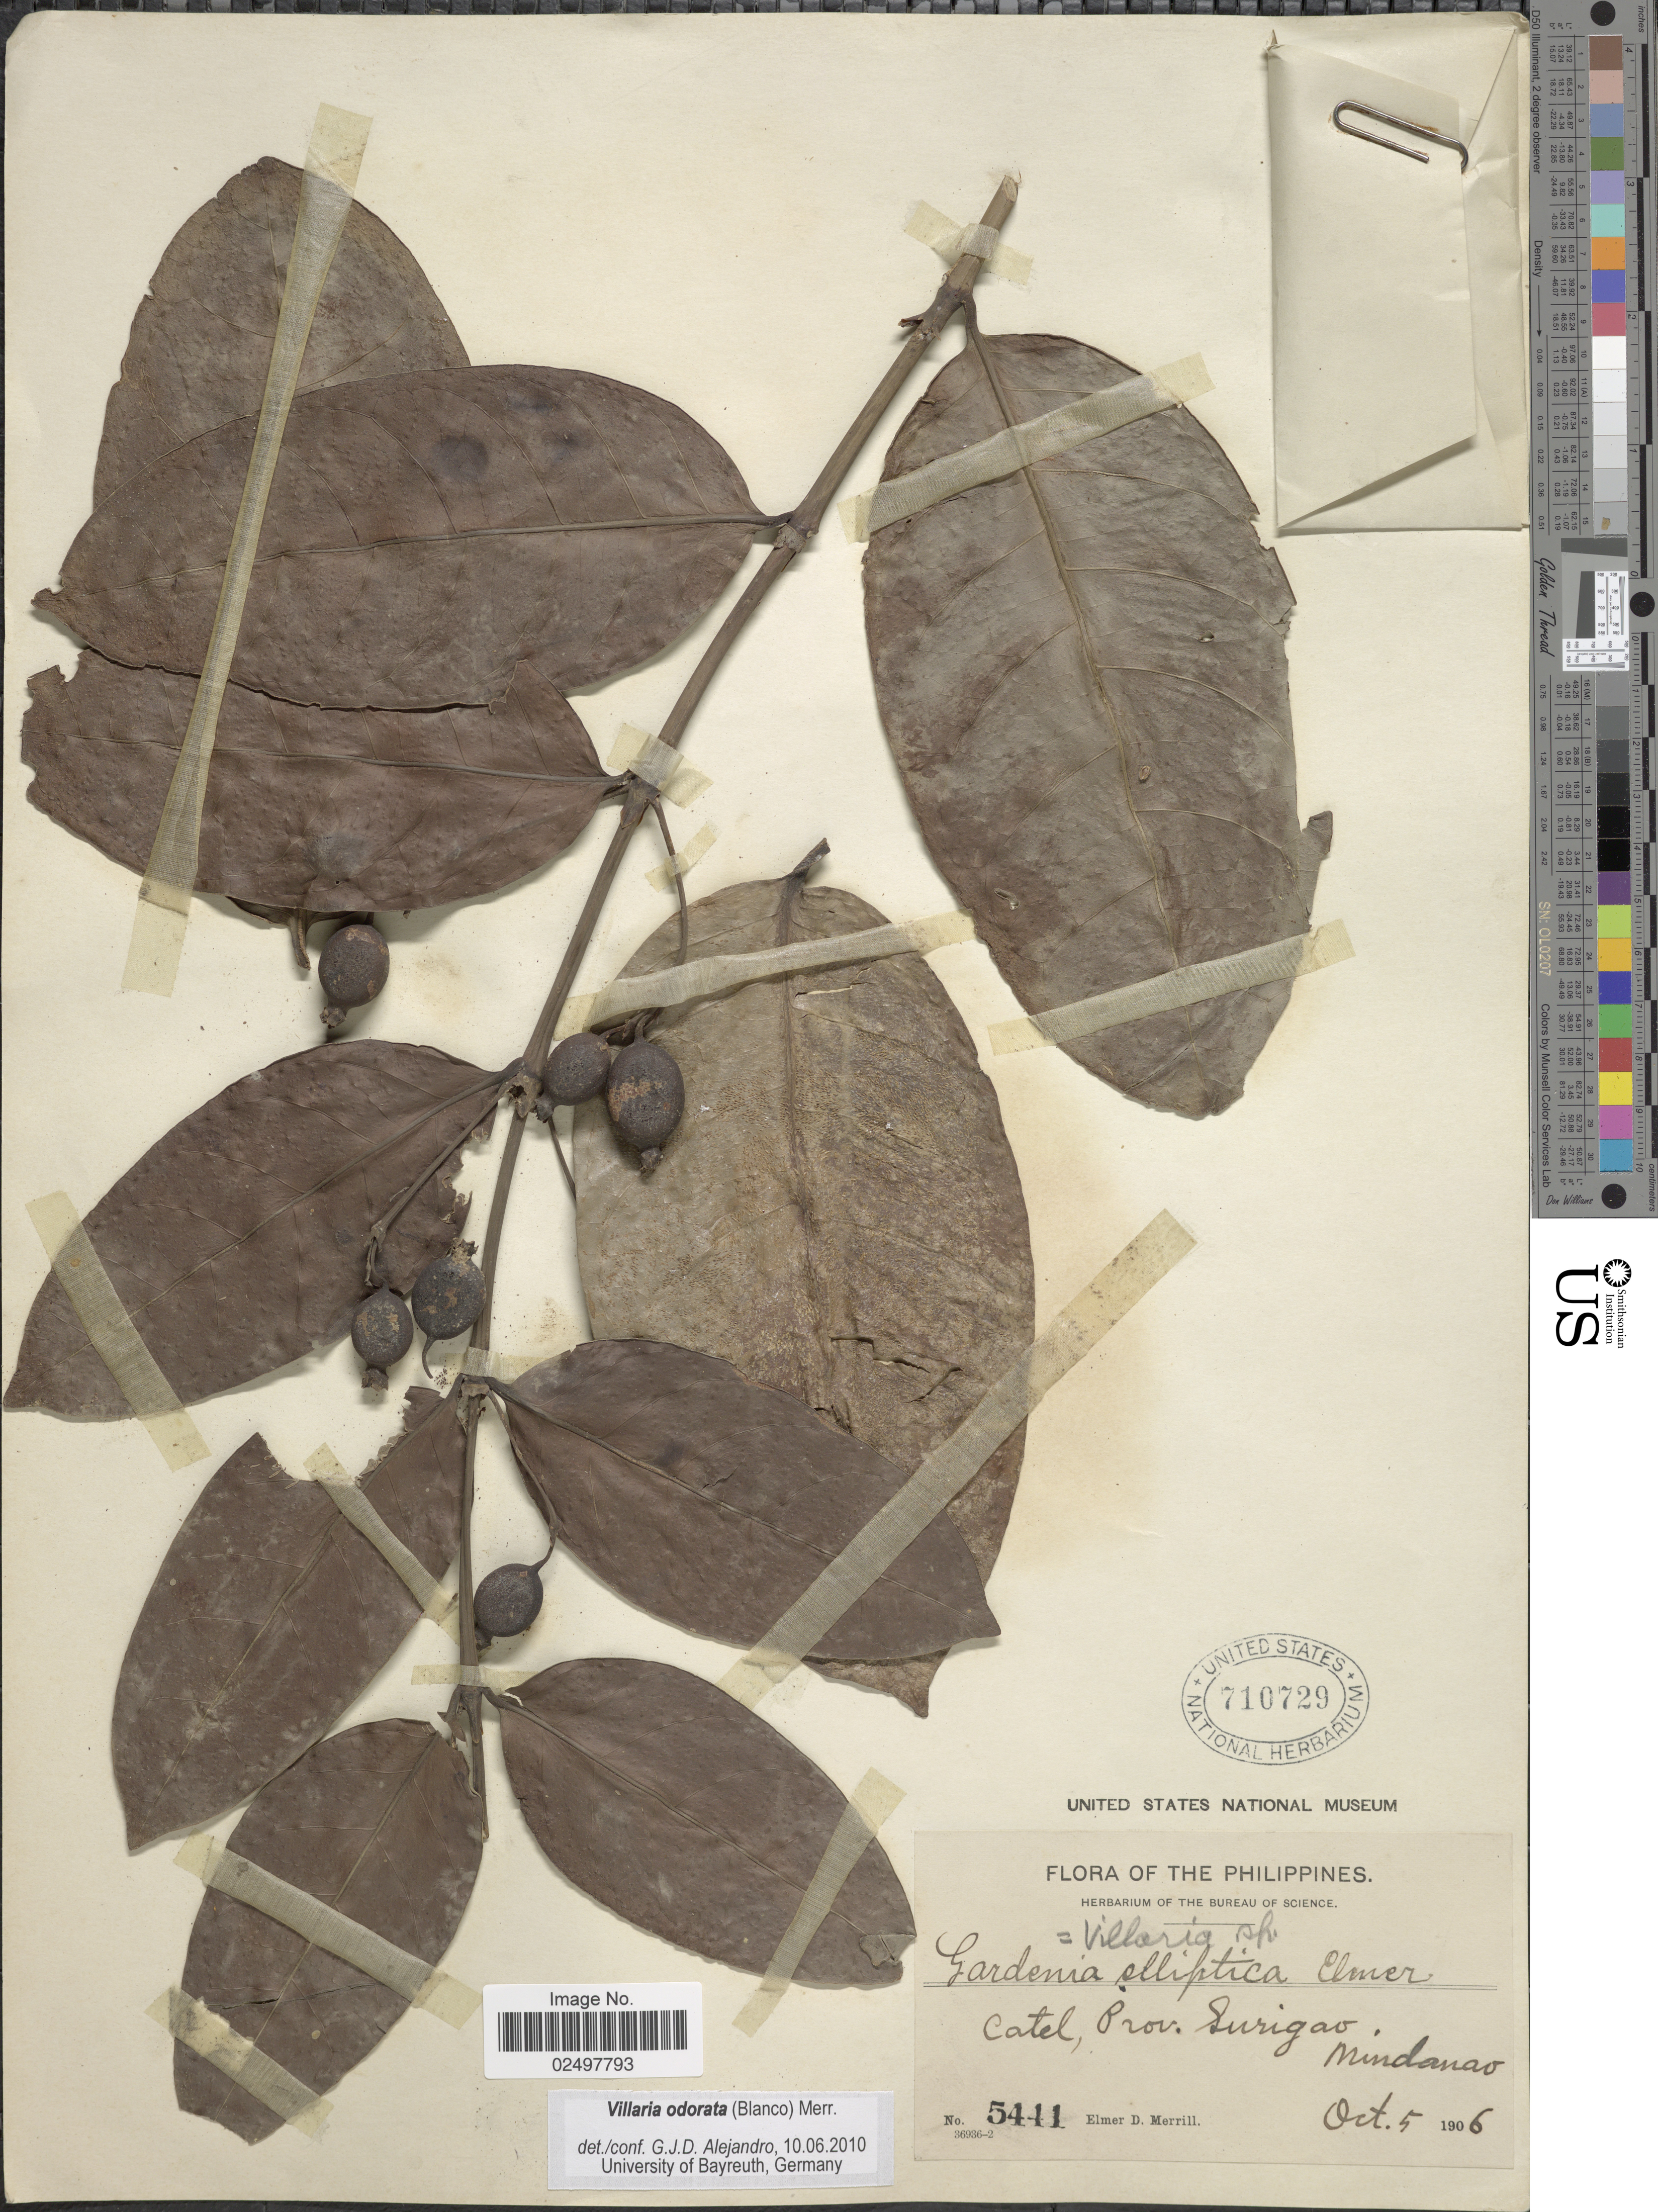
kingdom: Plantae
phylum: Tracheophyta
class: Magnoliopsida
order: Gentianales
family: Rubiaceae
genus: Villaria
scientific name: Villaria odorata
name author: (Blanco) Merr.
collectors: E. D. Merrill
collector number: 5441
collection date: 1906-10-05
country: Philippines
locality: Catel, Prov. Surigao, Mindanao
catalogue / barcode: US 710729